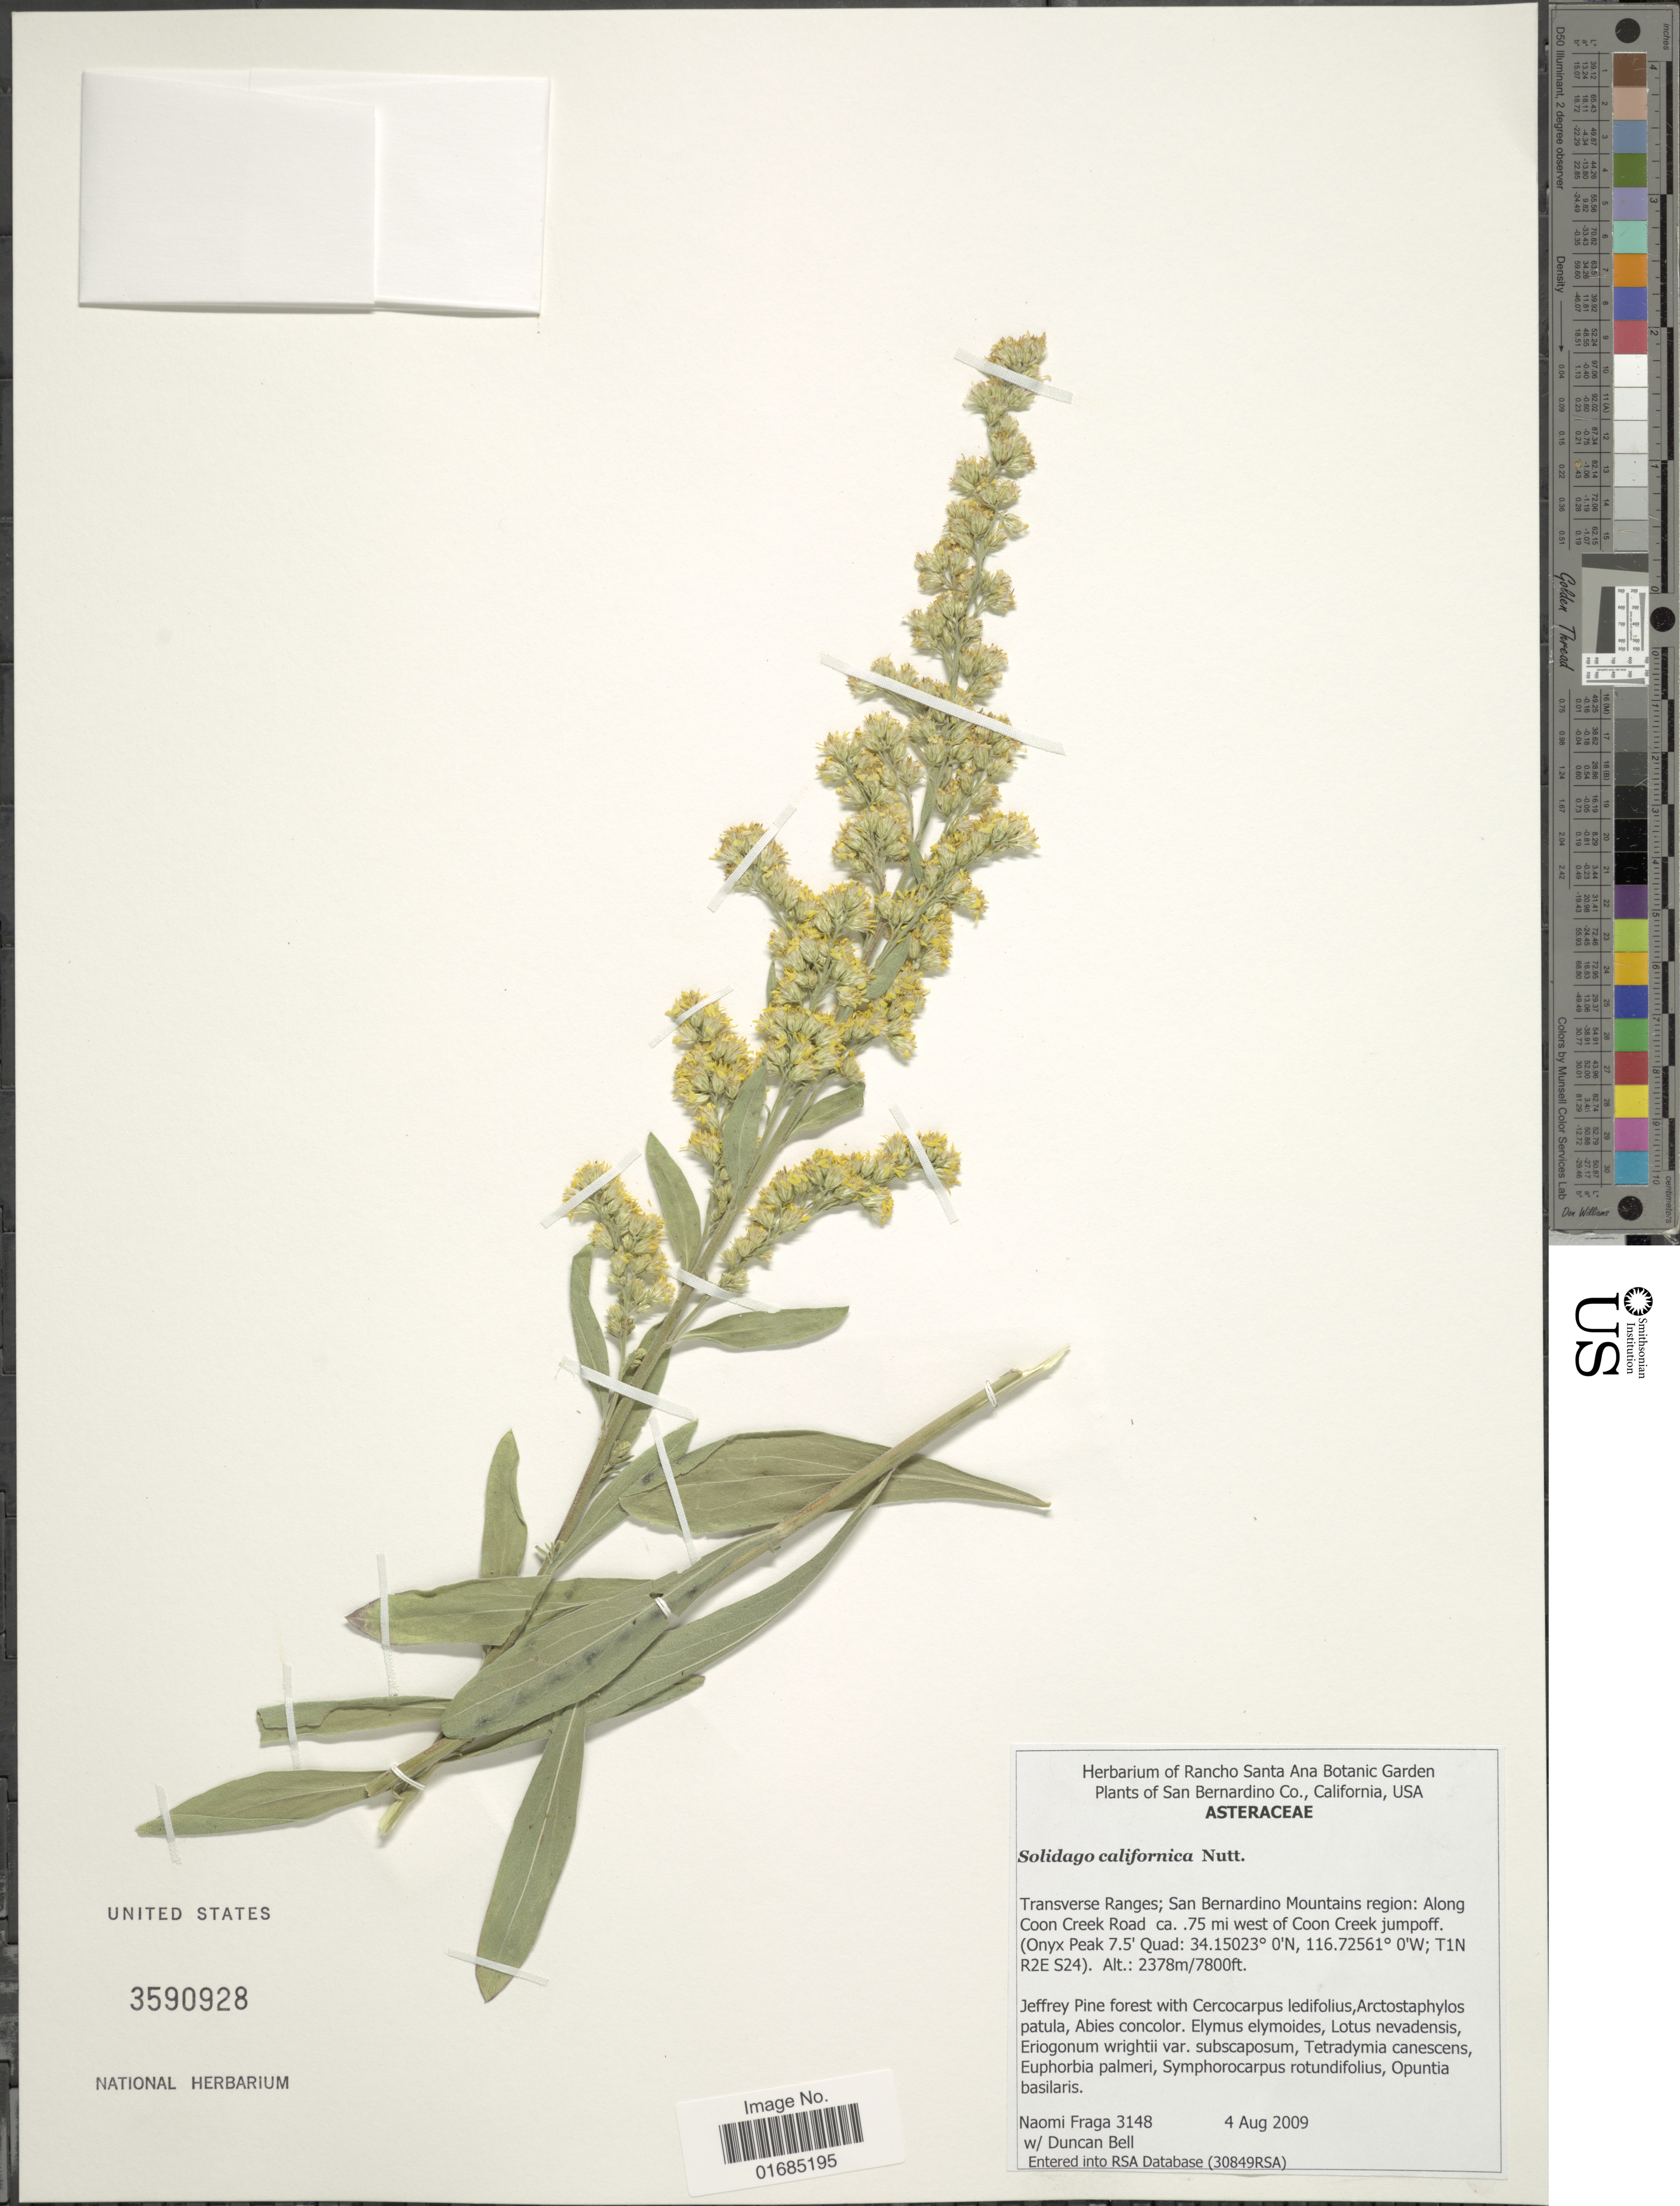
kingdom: Plantae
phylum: Tracheophyta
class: Magnoliopsida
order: Asterales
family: Asteraceae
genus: Solidago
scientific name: Solidago californica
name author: Nutt.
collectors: N. Fraga & D. S. Bell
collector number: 3148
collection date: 2009-08-04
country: United States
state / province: California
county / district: San Bernardino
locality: San Bernardino Co., California, USA. Transverse Ranges, San Bernardino Mountains region: Along Coon Creek Road ca. 75 mo west of Coon Creek jumpoff.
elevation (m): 2378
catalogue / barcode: US 3590928